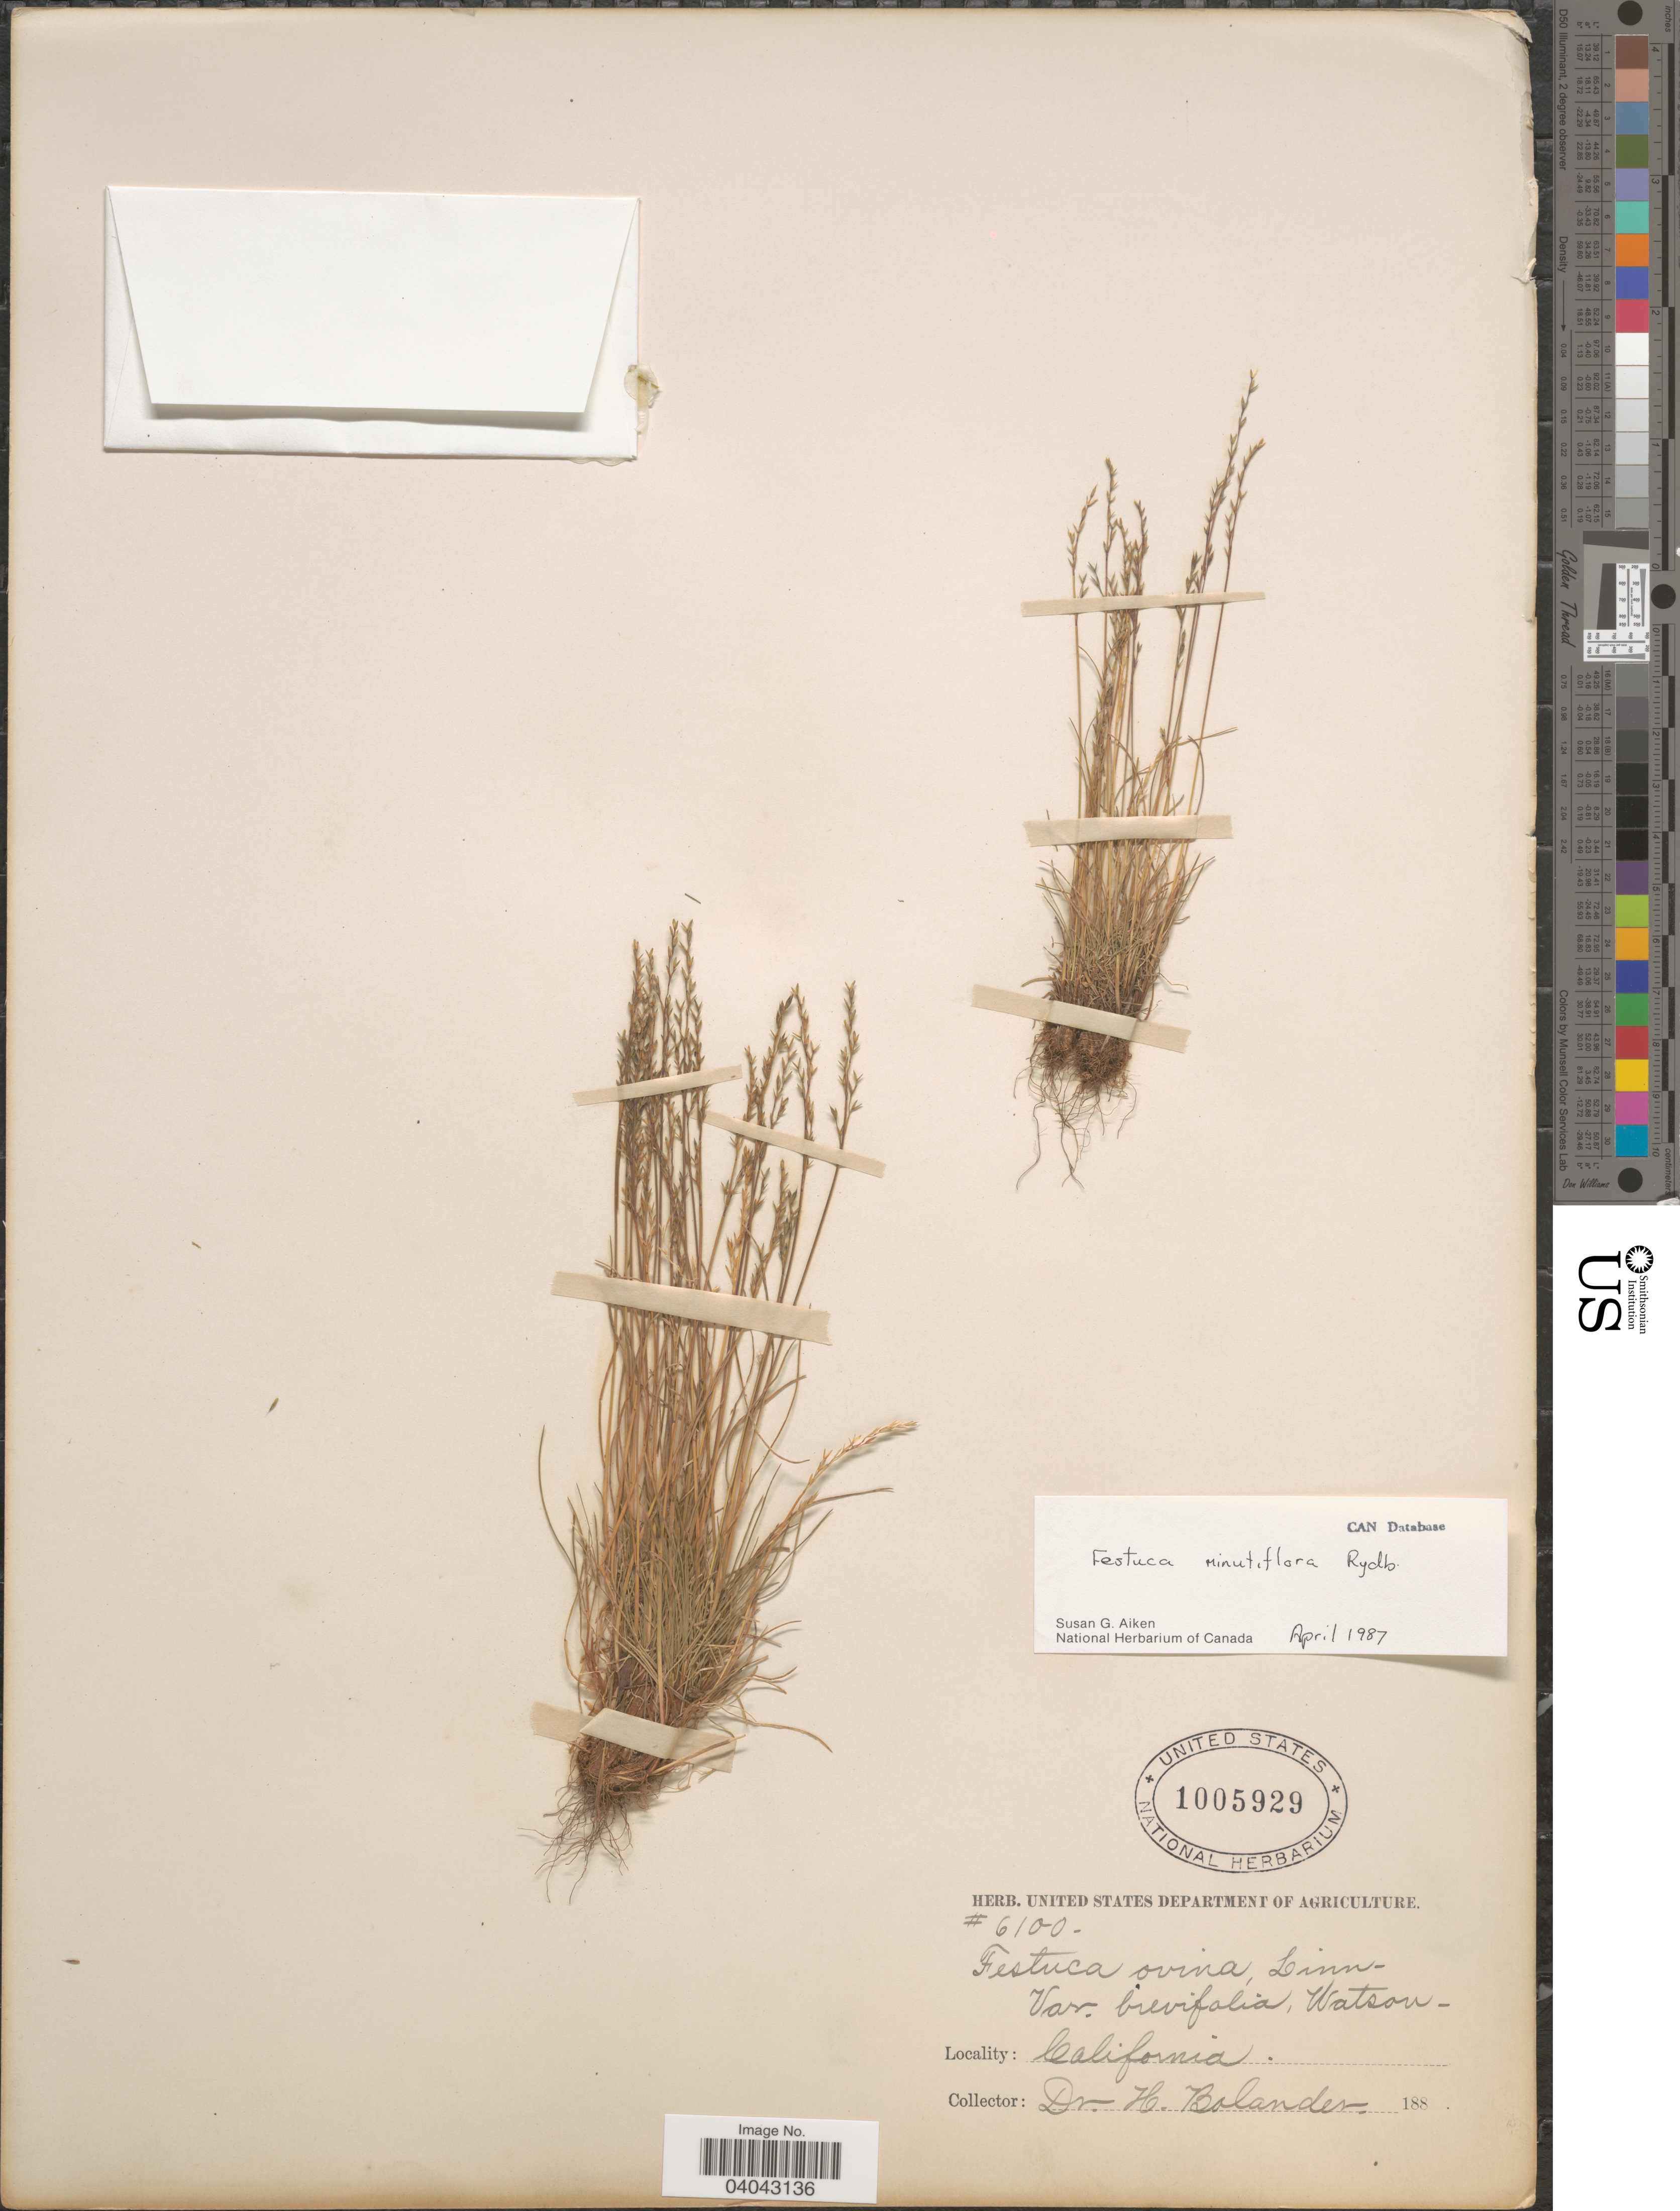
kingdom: Plantae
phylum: Tracheophyta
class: Liliopsida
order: Poales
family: Poaceae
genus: Festuca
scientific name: Festuca minutiflora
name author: Rydb.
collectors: H. Bolander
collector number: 6100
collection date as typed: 188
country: United States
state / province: California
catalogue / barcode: US 1005929